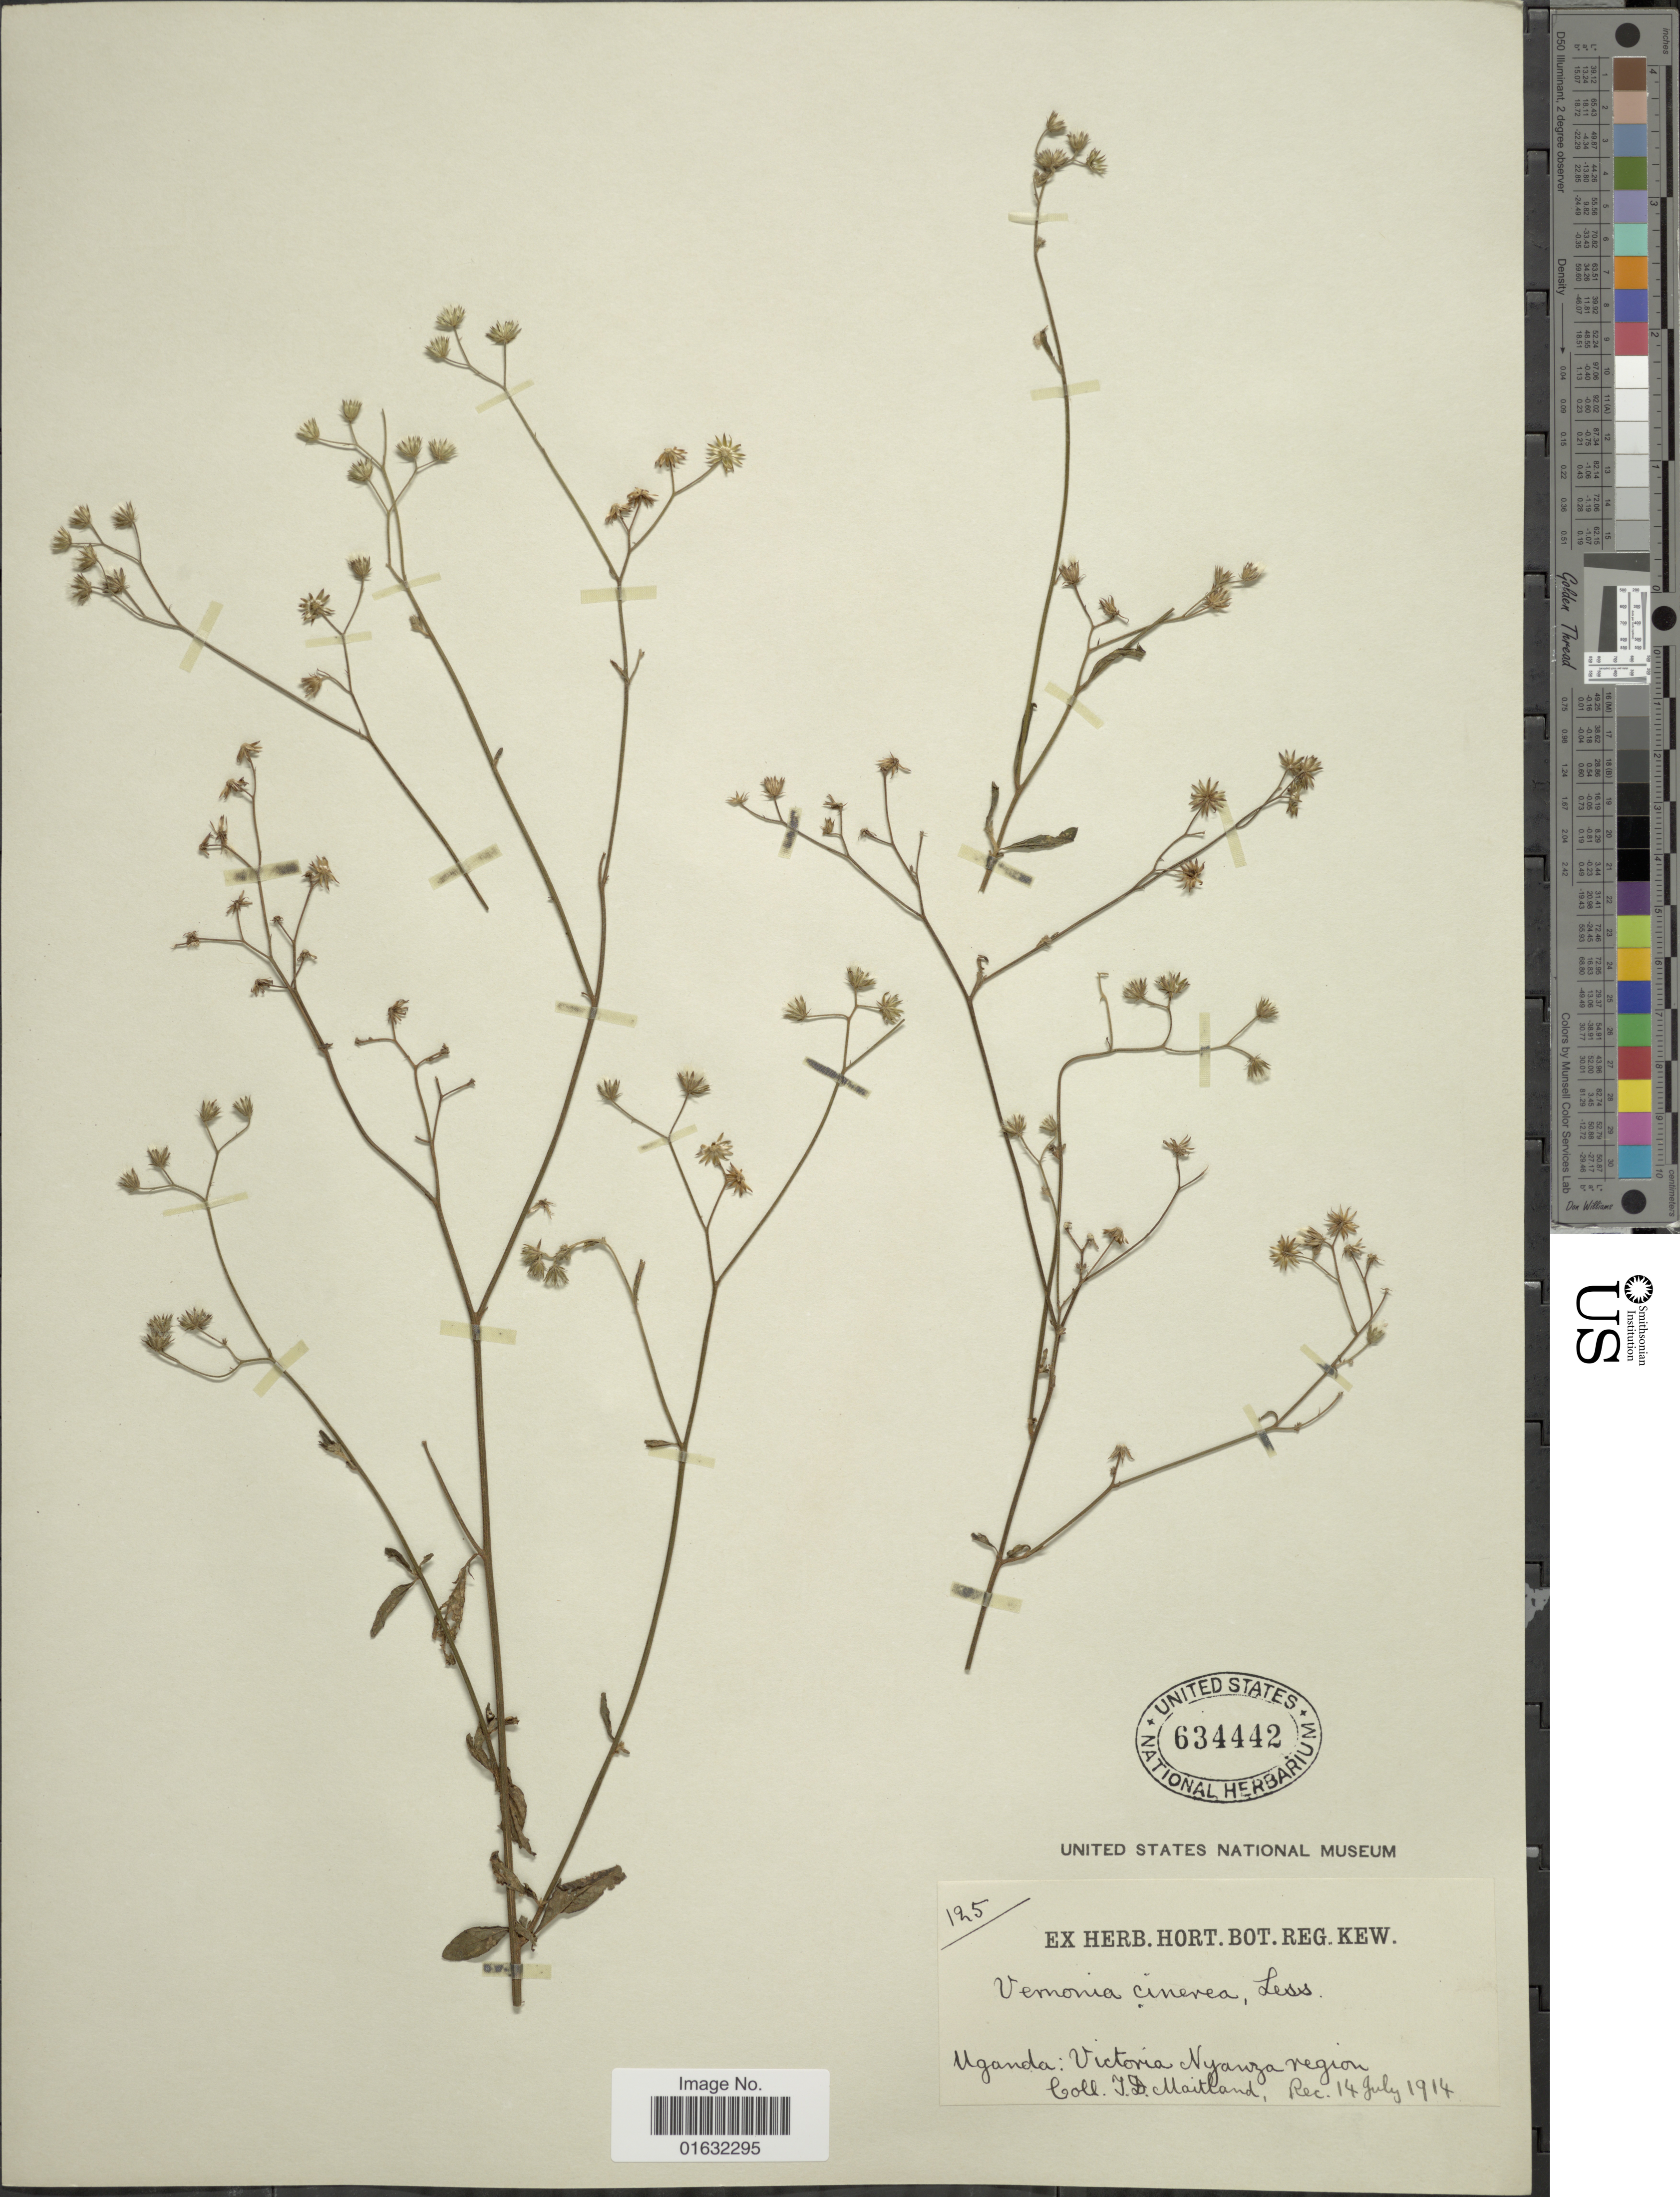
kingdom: Plantae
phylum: Tracheophyta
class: Magnoliopsida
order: Asterales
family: Asteraceae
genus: Cyanthillium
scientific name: Cyanthillium cinereum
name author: (L.) H. Rob.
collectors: T. Maitland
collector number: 125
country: Uganda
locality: Victoria Nyanza region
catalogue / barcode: US 634442